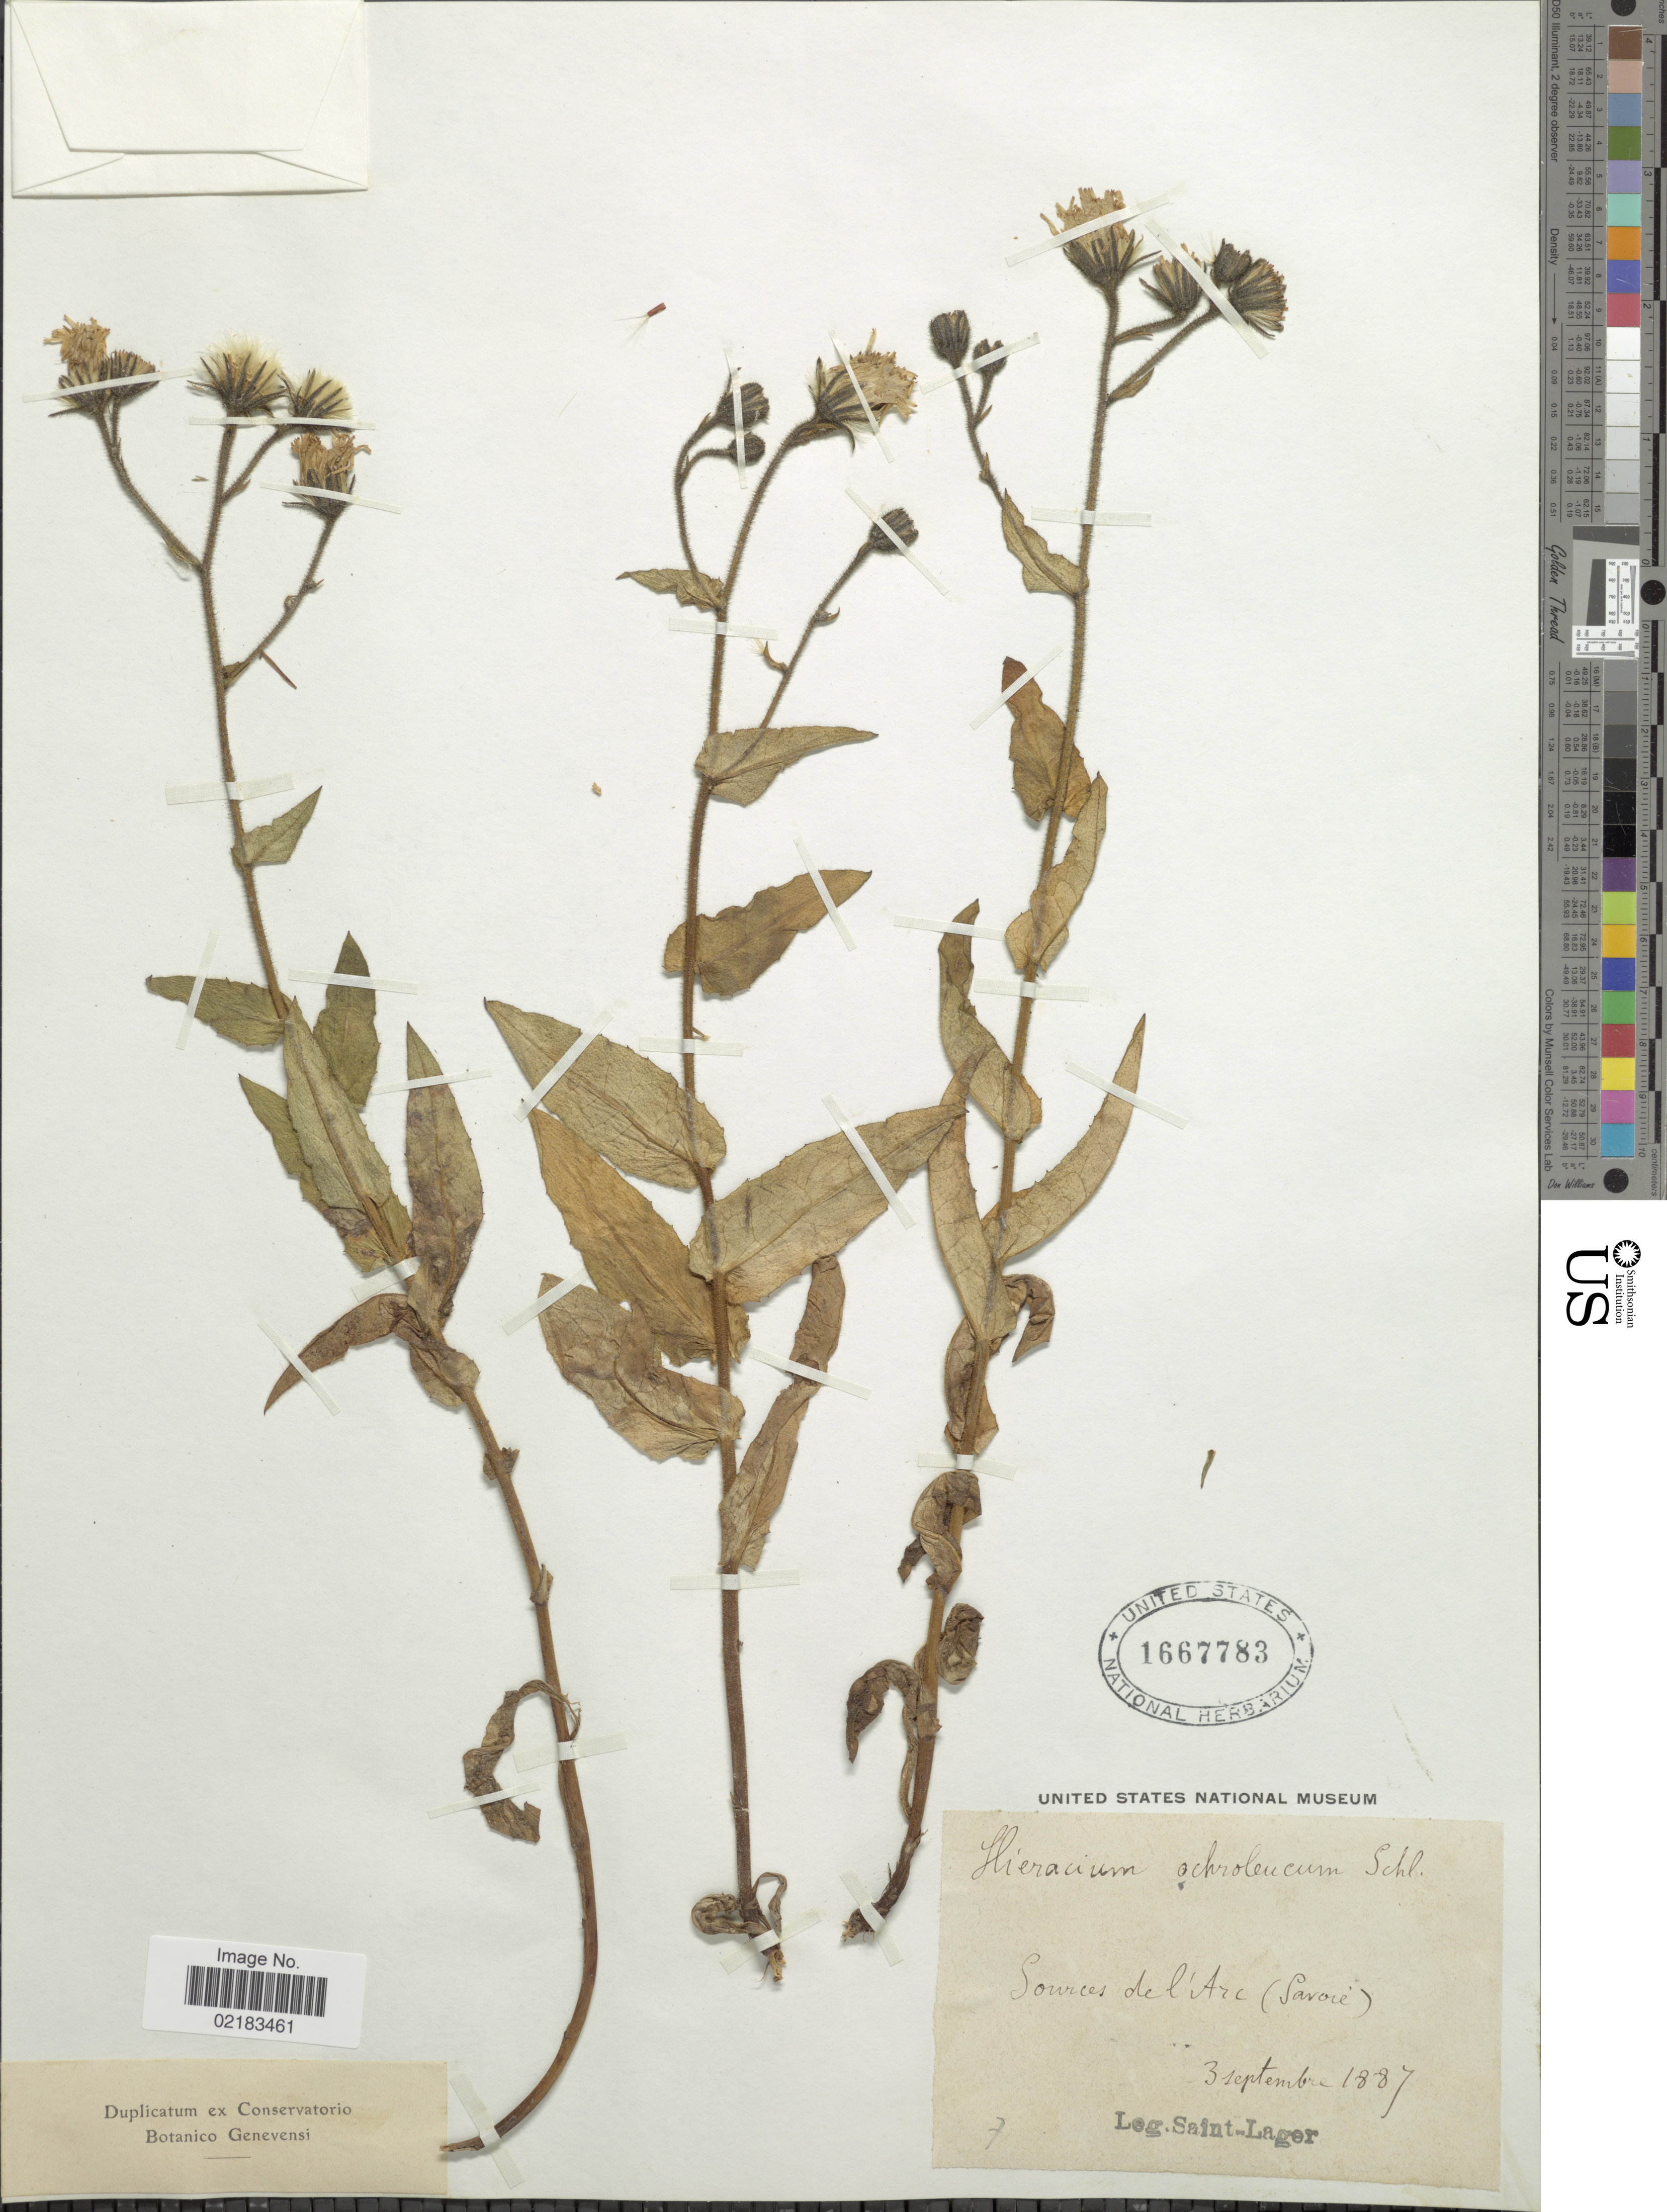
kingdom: Plantae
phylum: Tracheophyta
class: Magnoliopsida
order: Asterales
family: Asteraceae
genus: Hieracium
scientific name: Hieracium picroides subsp. ochroleucum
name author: (W.D.J. Koch) Zahn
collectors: Saint-Lager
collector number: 7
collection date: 1887-09-03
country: France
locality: Sources d l'Arc (Savoie)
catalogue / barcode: US 1667783